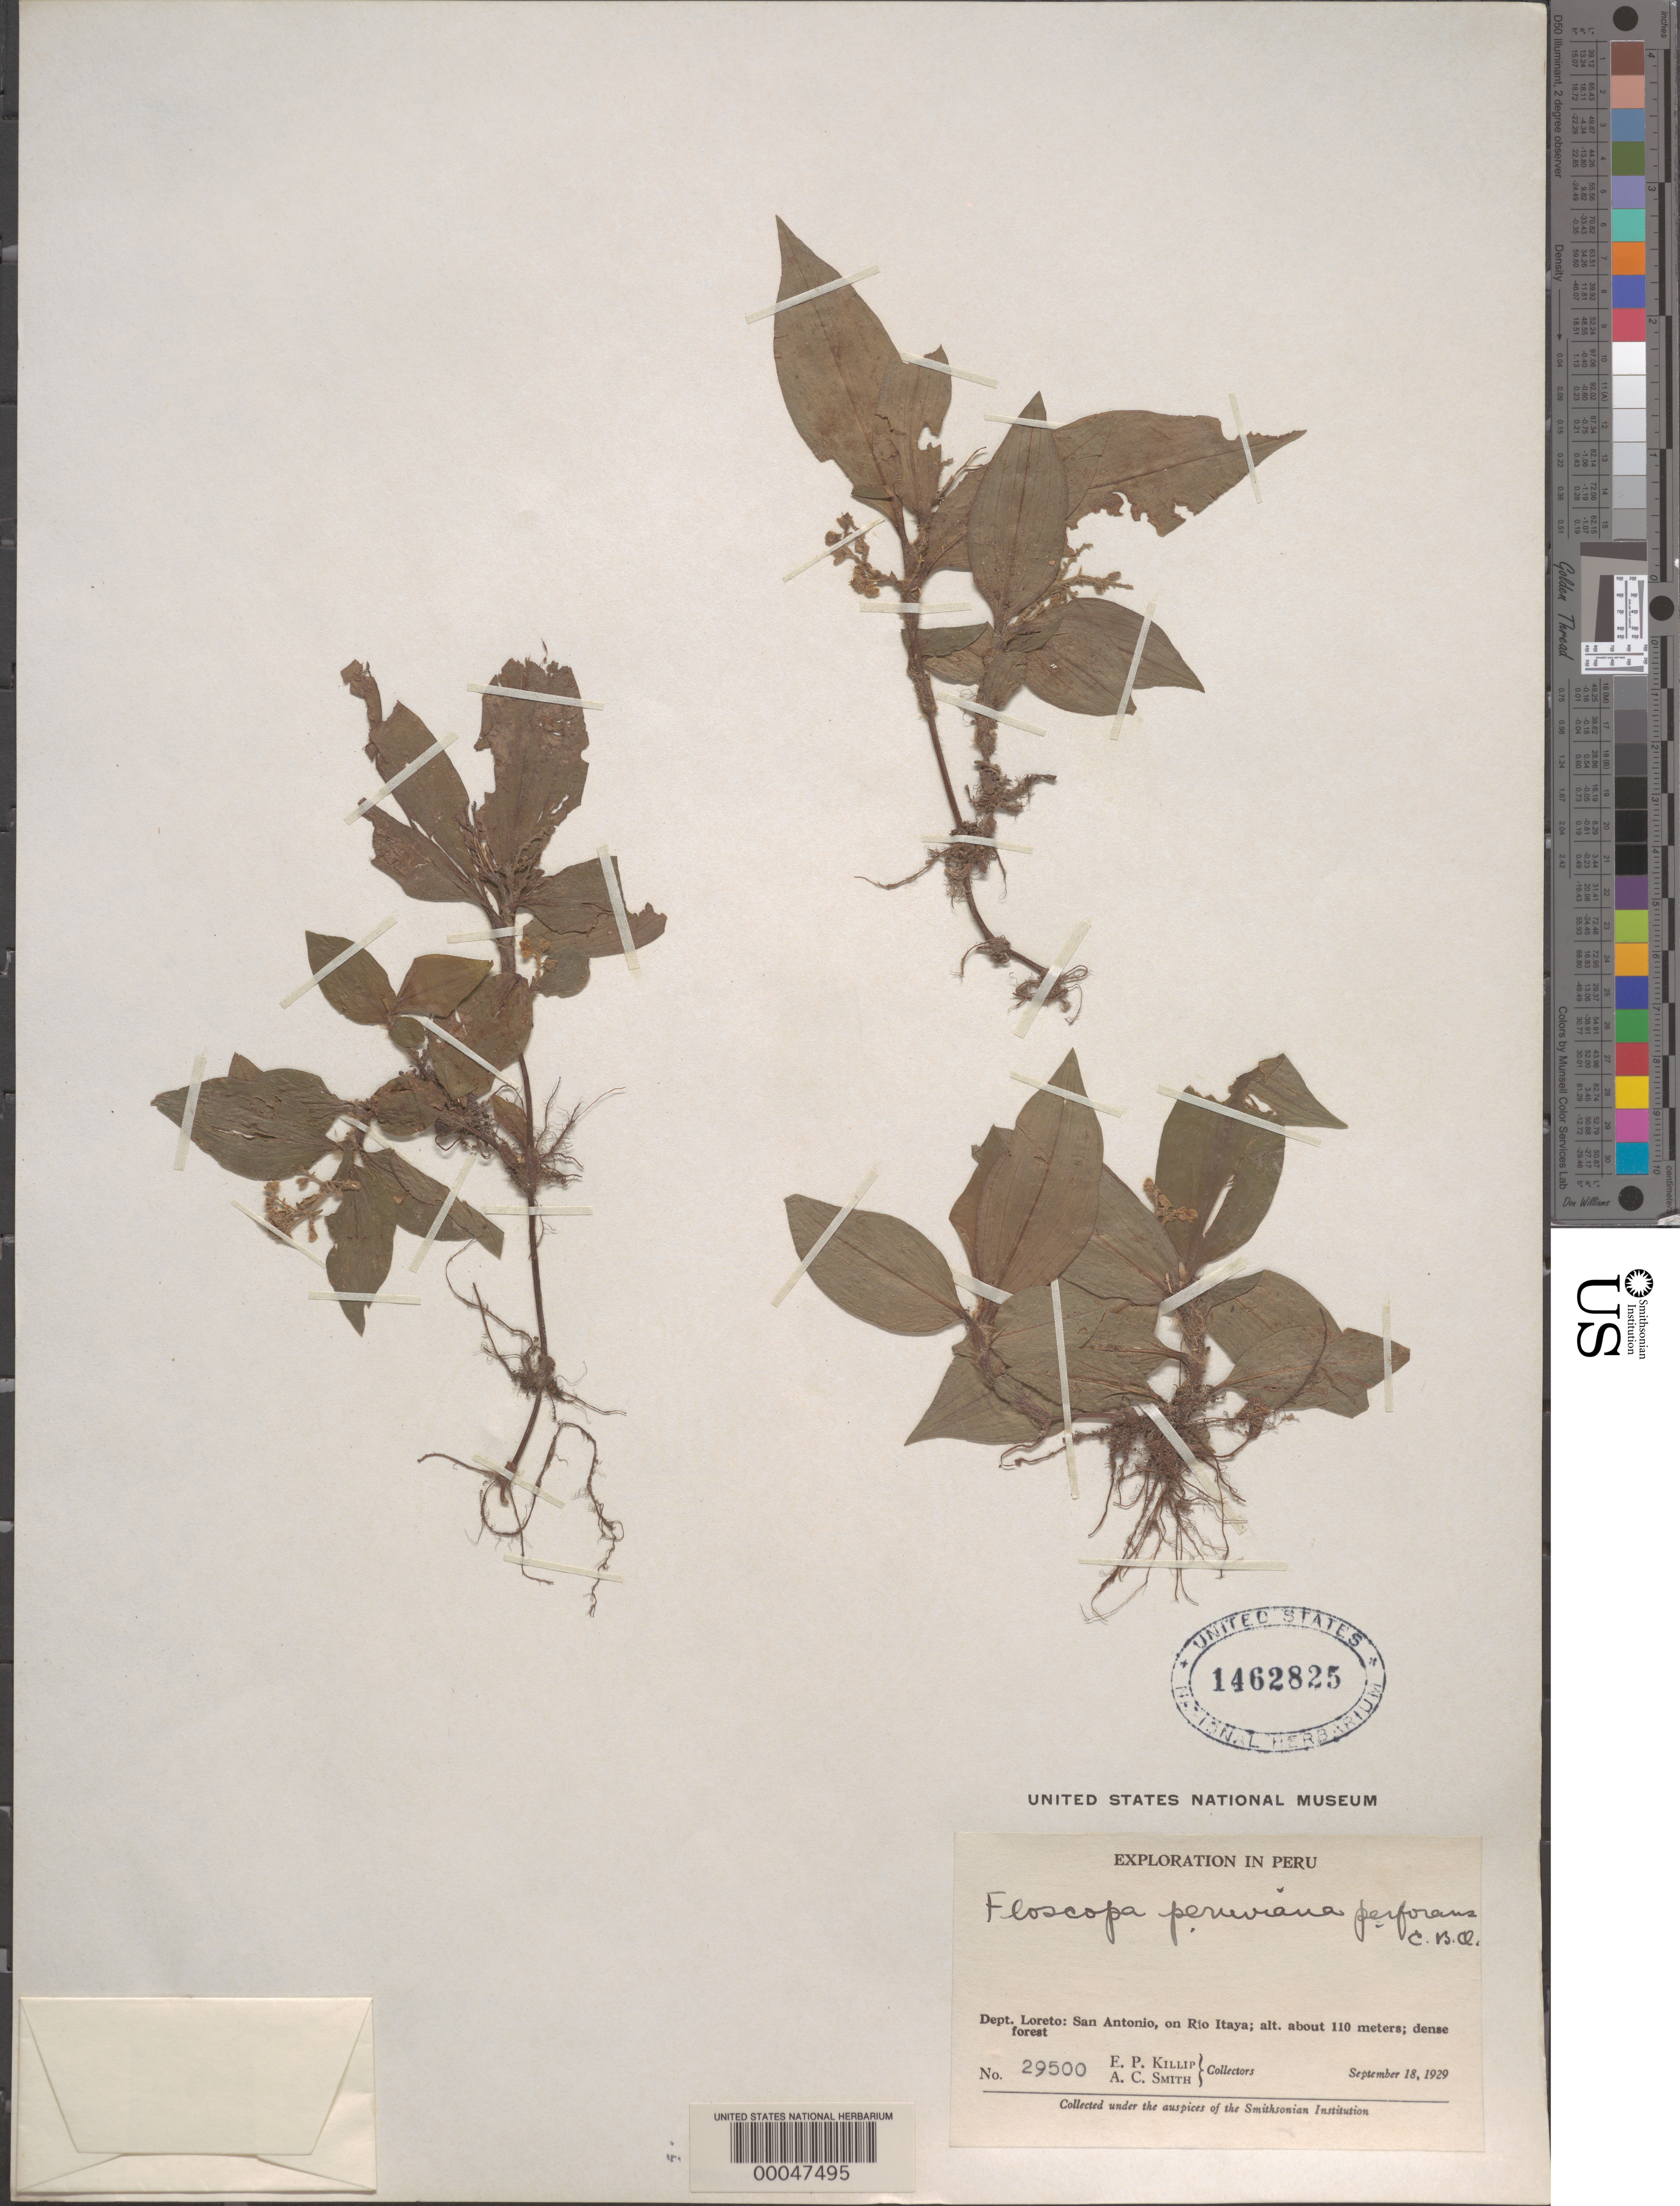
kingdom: Plantae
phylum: Tracheophyta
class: Liliopsida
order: Commelinales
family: Commelinaceae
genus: Floscopa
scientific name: Floscopa peruviana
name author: Hassk. ex C.B. Clarke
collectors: E. P. Killip & A. C. Smith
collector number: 29500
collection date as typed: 18 Sep 1929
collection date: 1929-09-18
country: Peru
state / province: Loreto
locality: Rio itaya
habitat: Dense forest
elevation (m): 110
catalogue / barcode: US 1462825